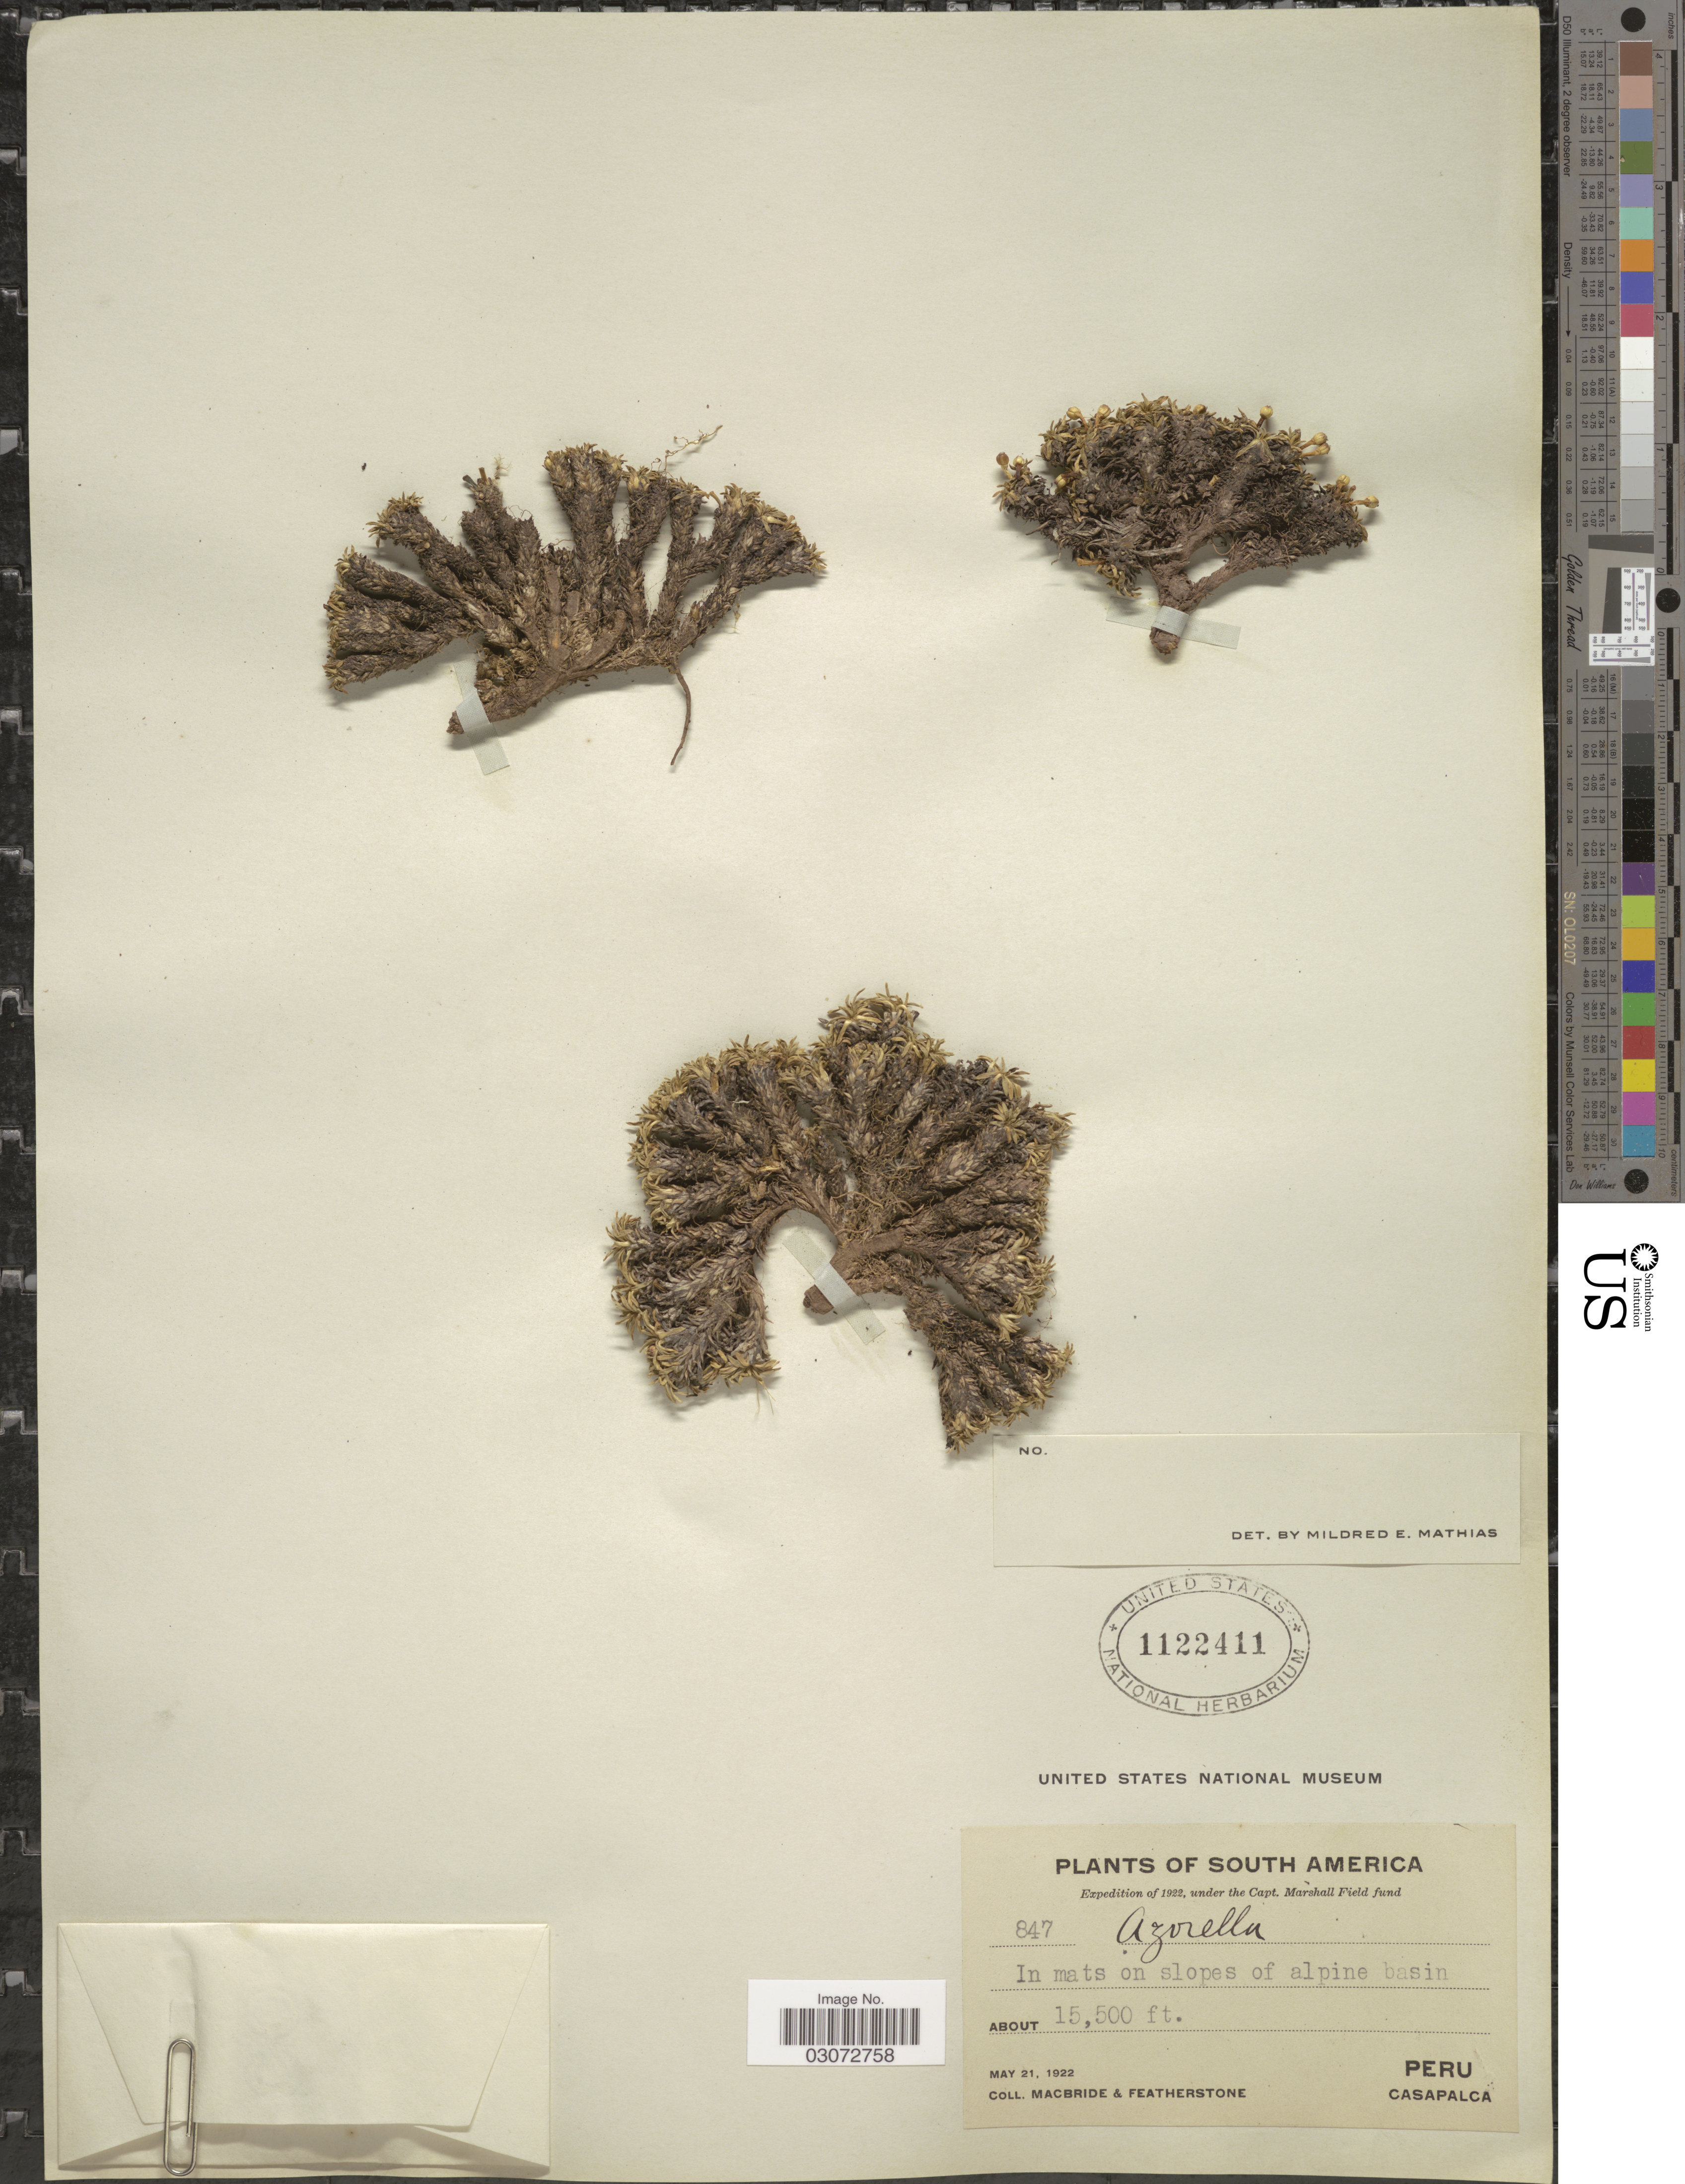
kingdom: Plantae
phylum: Tracheophyta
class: Magnoliopsida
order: Apiales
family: Apiaceae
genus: Azorella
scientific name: Azorella diapensioides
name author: A. Gray in Wilkes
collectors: Macbride, -- & -. Featherstone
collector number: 847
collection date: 1922-05-21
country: Peru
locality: Casapalca.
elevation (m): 4724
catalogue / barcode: US 1122411